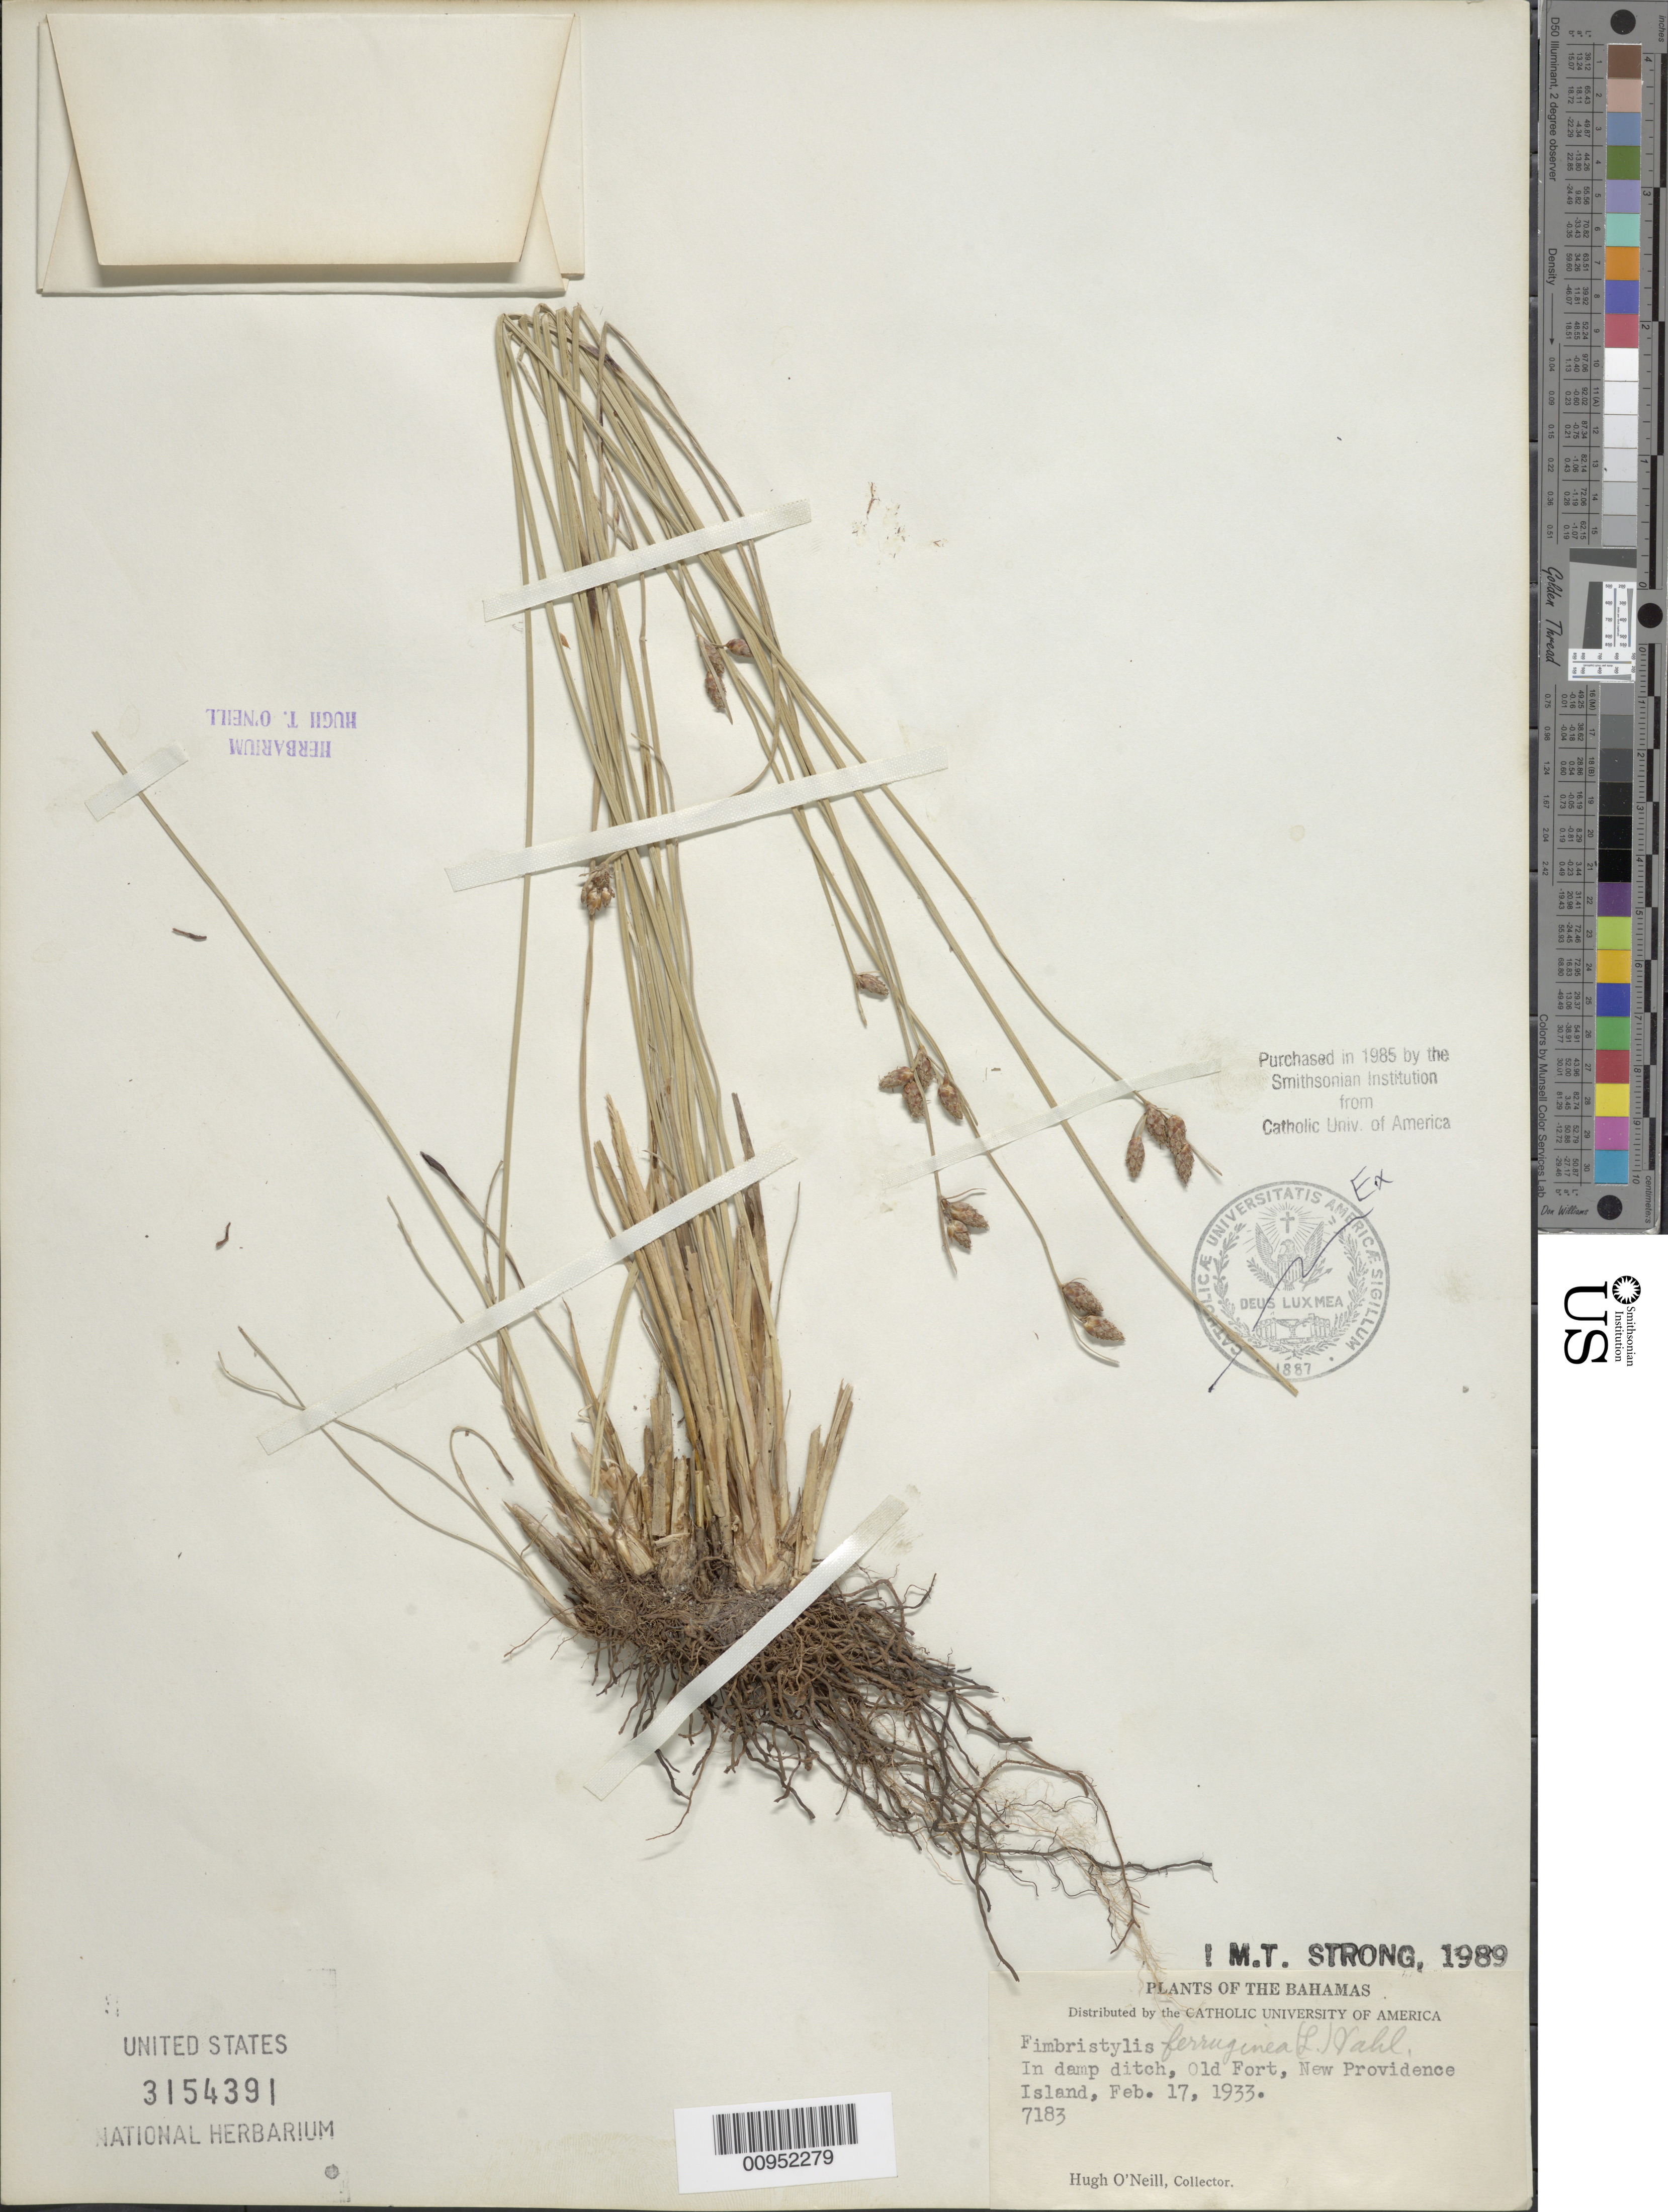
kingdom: Plantae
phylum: Tracheophyta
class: Liliopsida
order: Poales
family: Cyperaceae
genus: Fimbristylis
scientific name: Fimbristylis ferruginea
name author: (L.) Vahl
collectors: H. O'Neill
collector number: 7183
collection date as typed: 17 Feb 1933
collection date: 1933-02-17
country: Bahamas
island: New Providence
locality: Old Fort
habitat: In damp ditch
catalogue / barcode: US 3154391